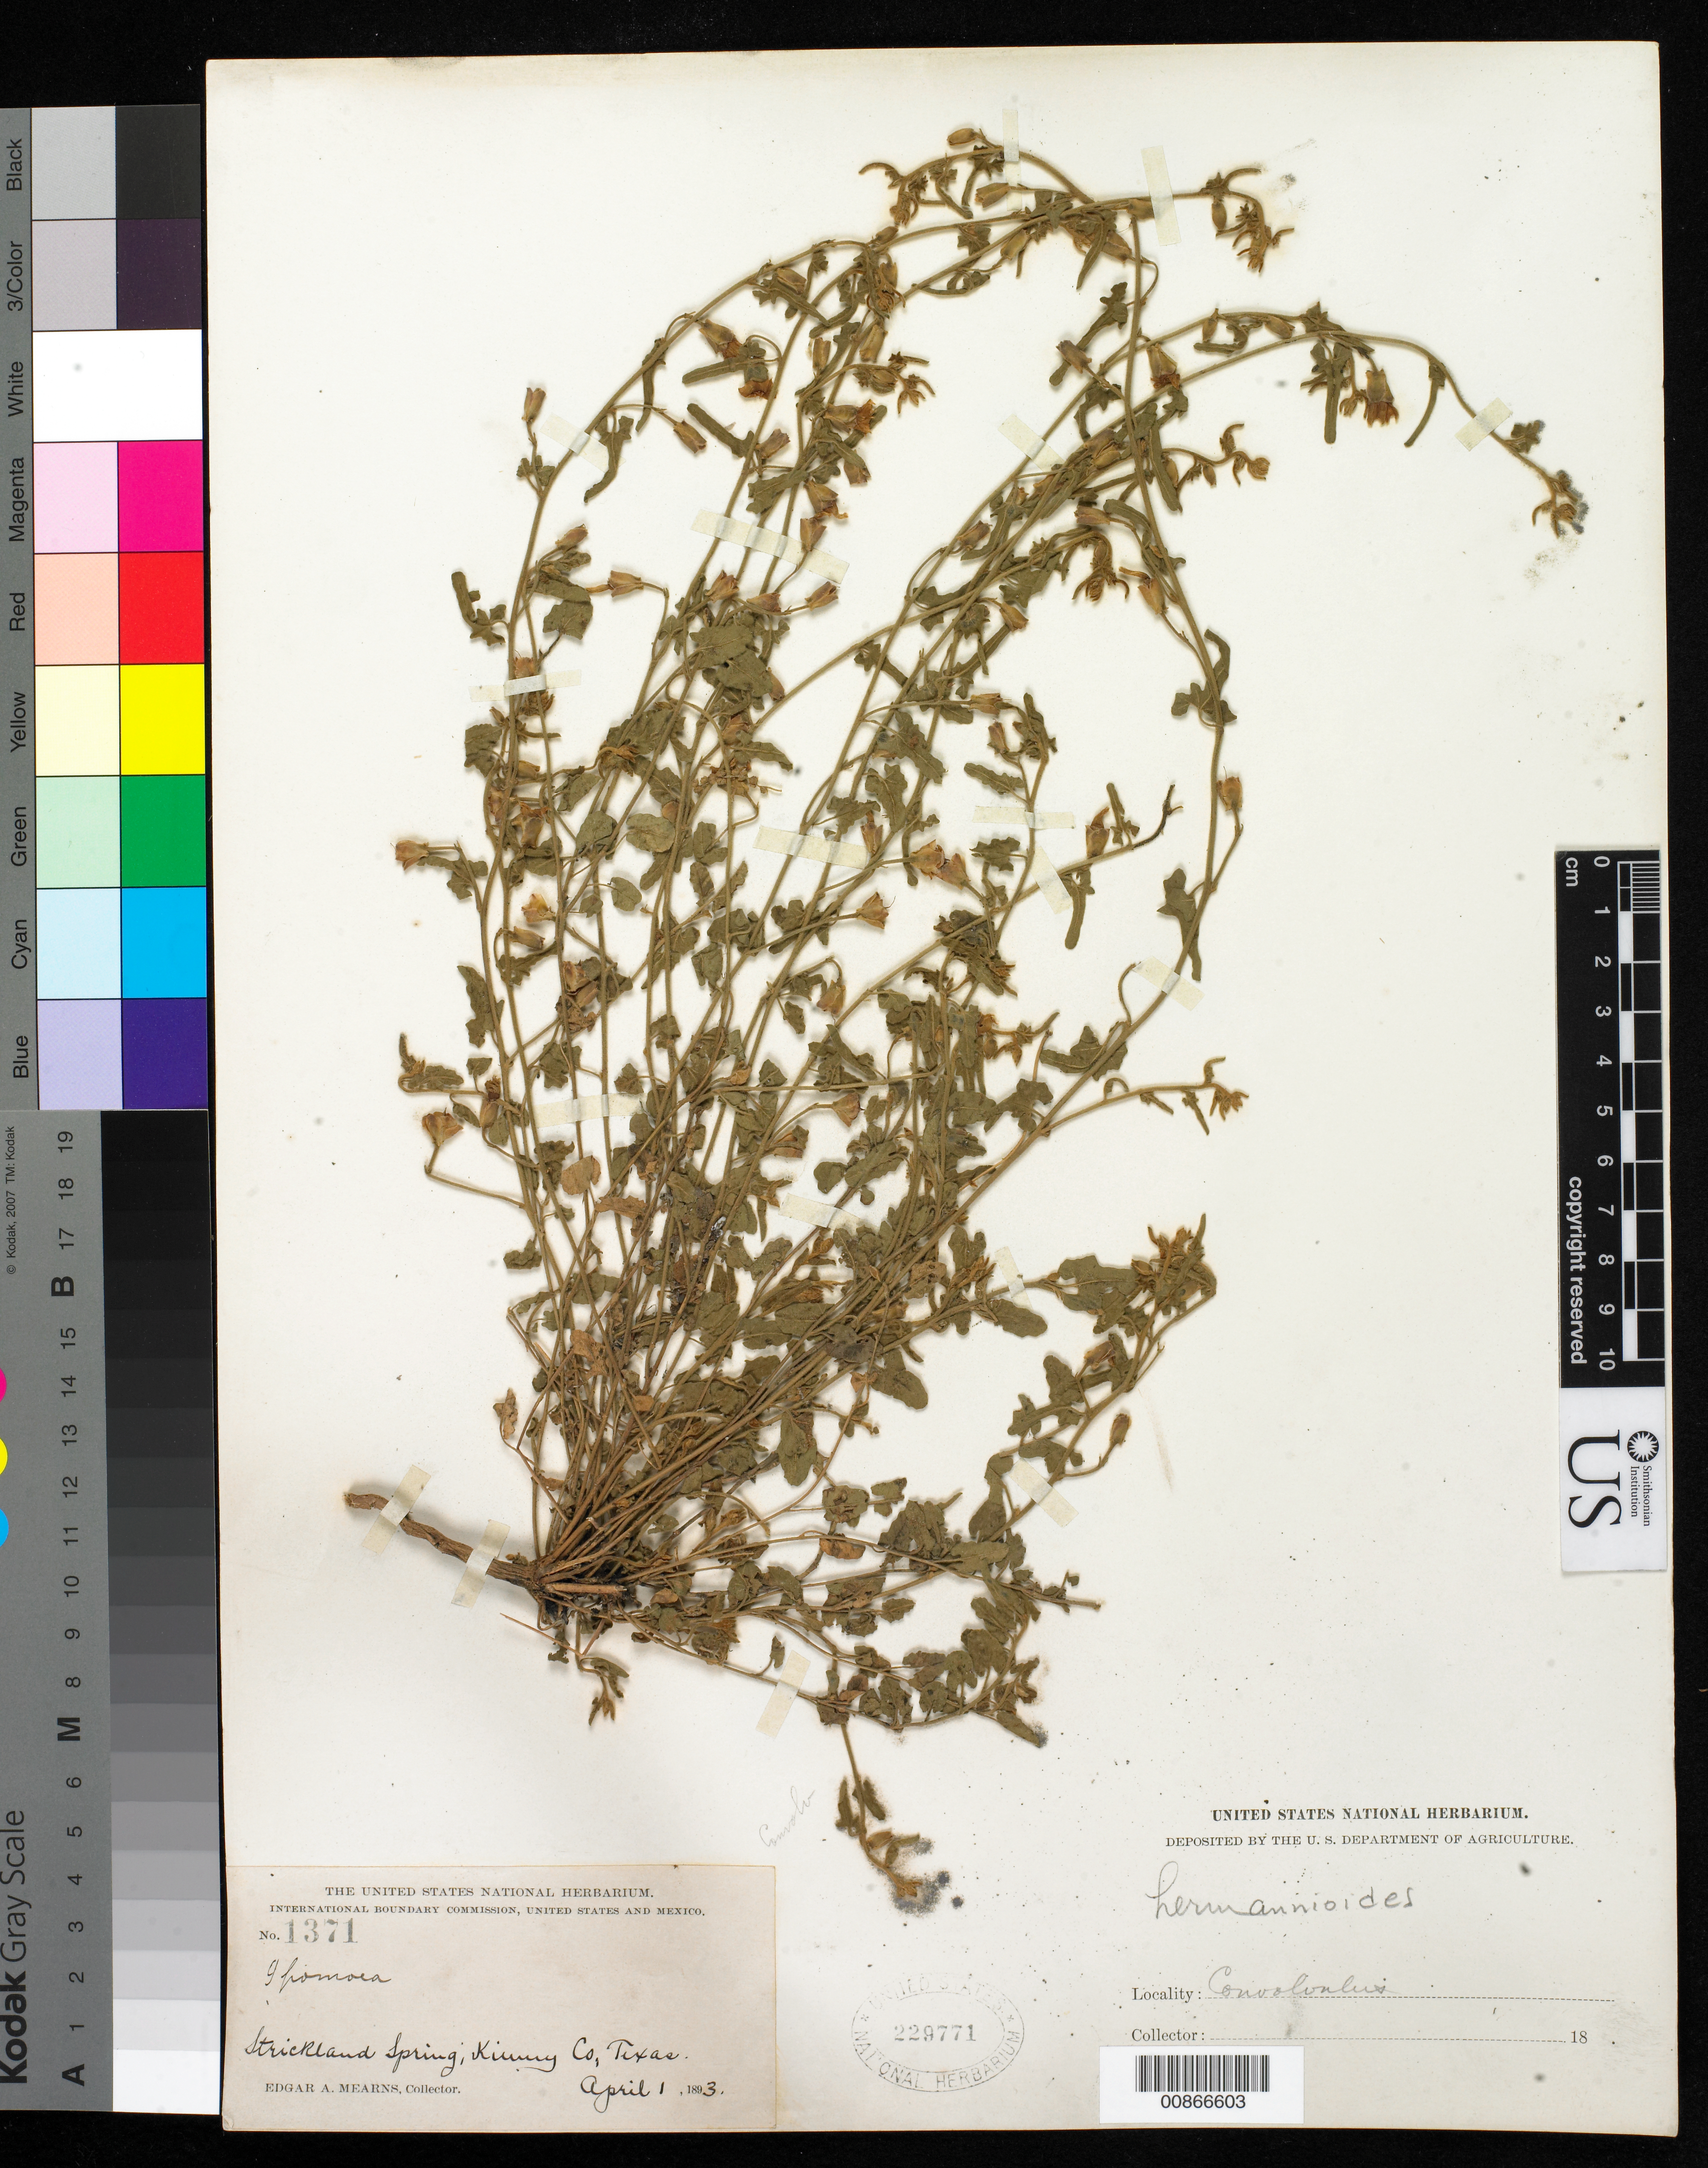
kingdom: Plantae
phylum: Tracheophyta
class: Magnoliopsida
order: Solanales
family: Convolvulaceae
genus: Convolvulus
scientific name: Convolvulus hermannioides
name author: A. Gray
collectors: E. A. Mearns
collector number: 1371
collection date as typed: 01 Apr 1893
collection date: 1893-04-01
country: United States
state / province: Texas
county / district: Kinney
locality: Strickland Spring, Kinney County, Texas.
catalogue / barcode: US 229771